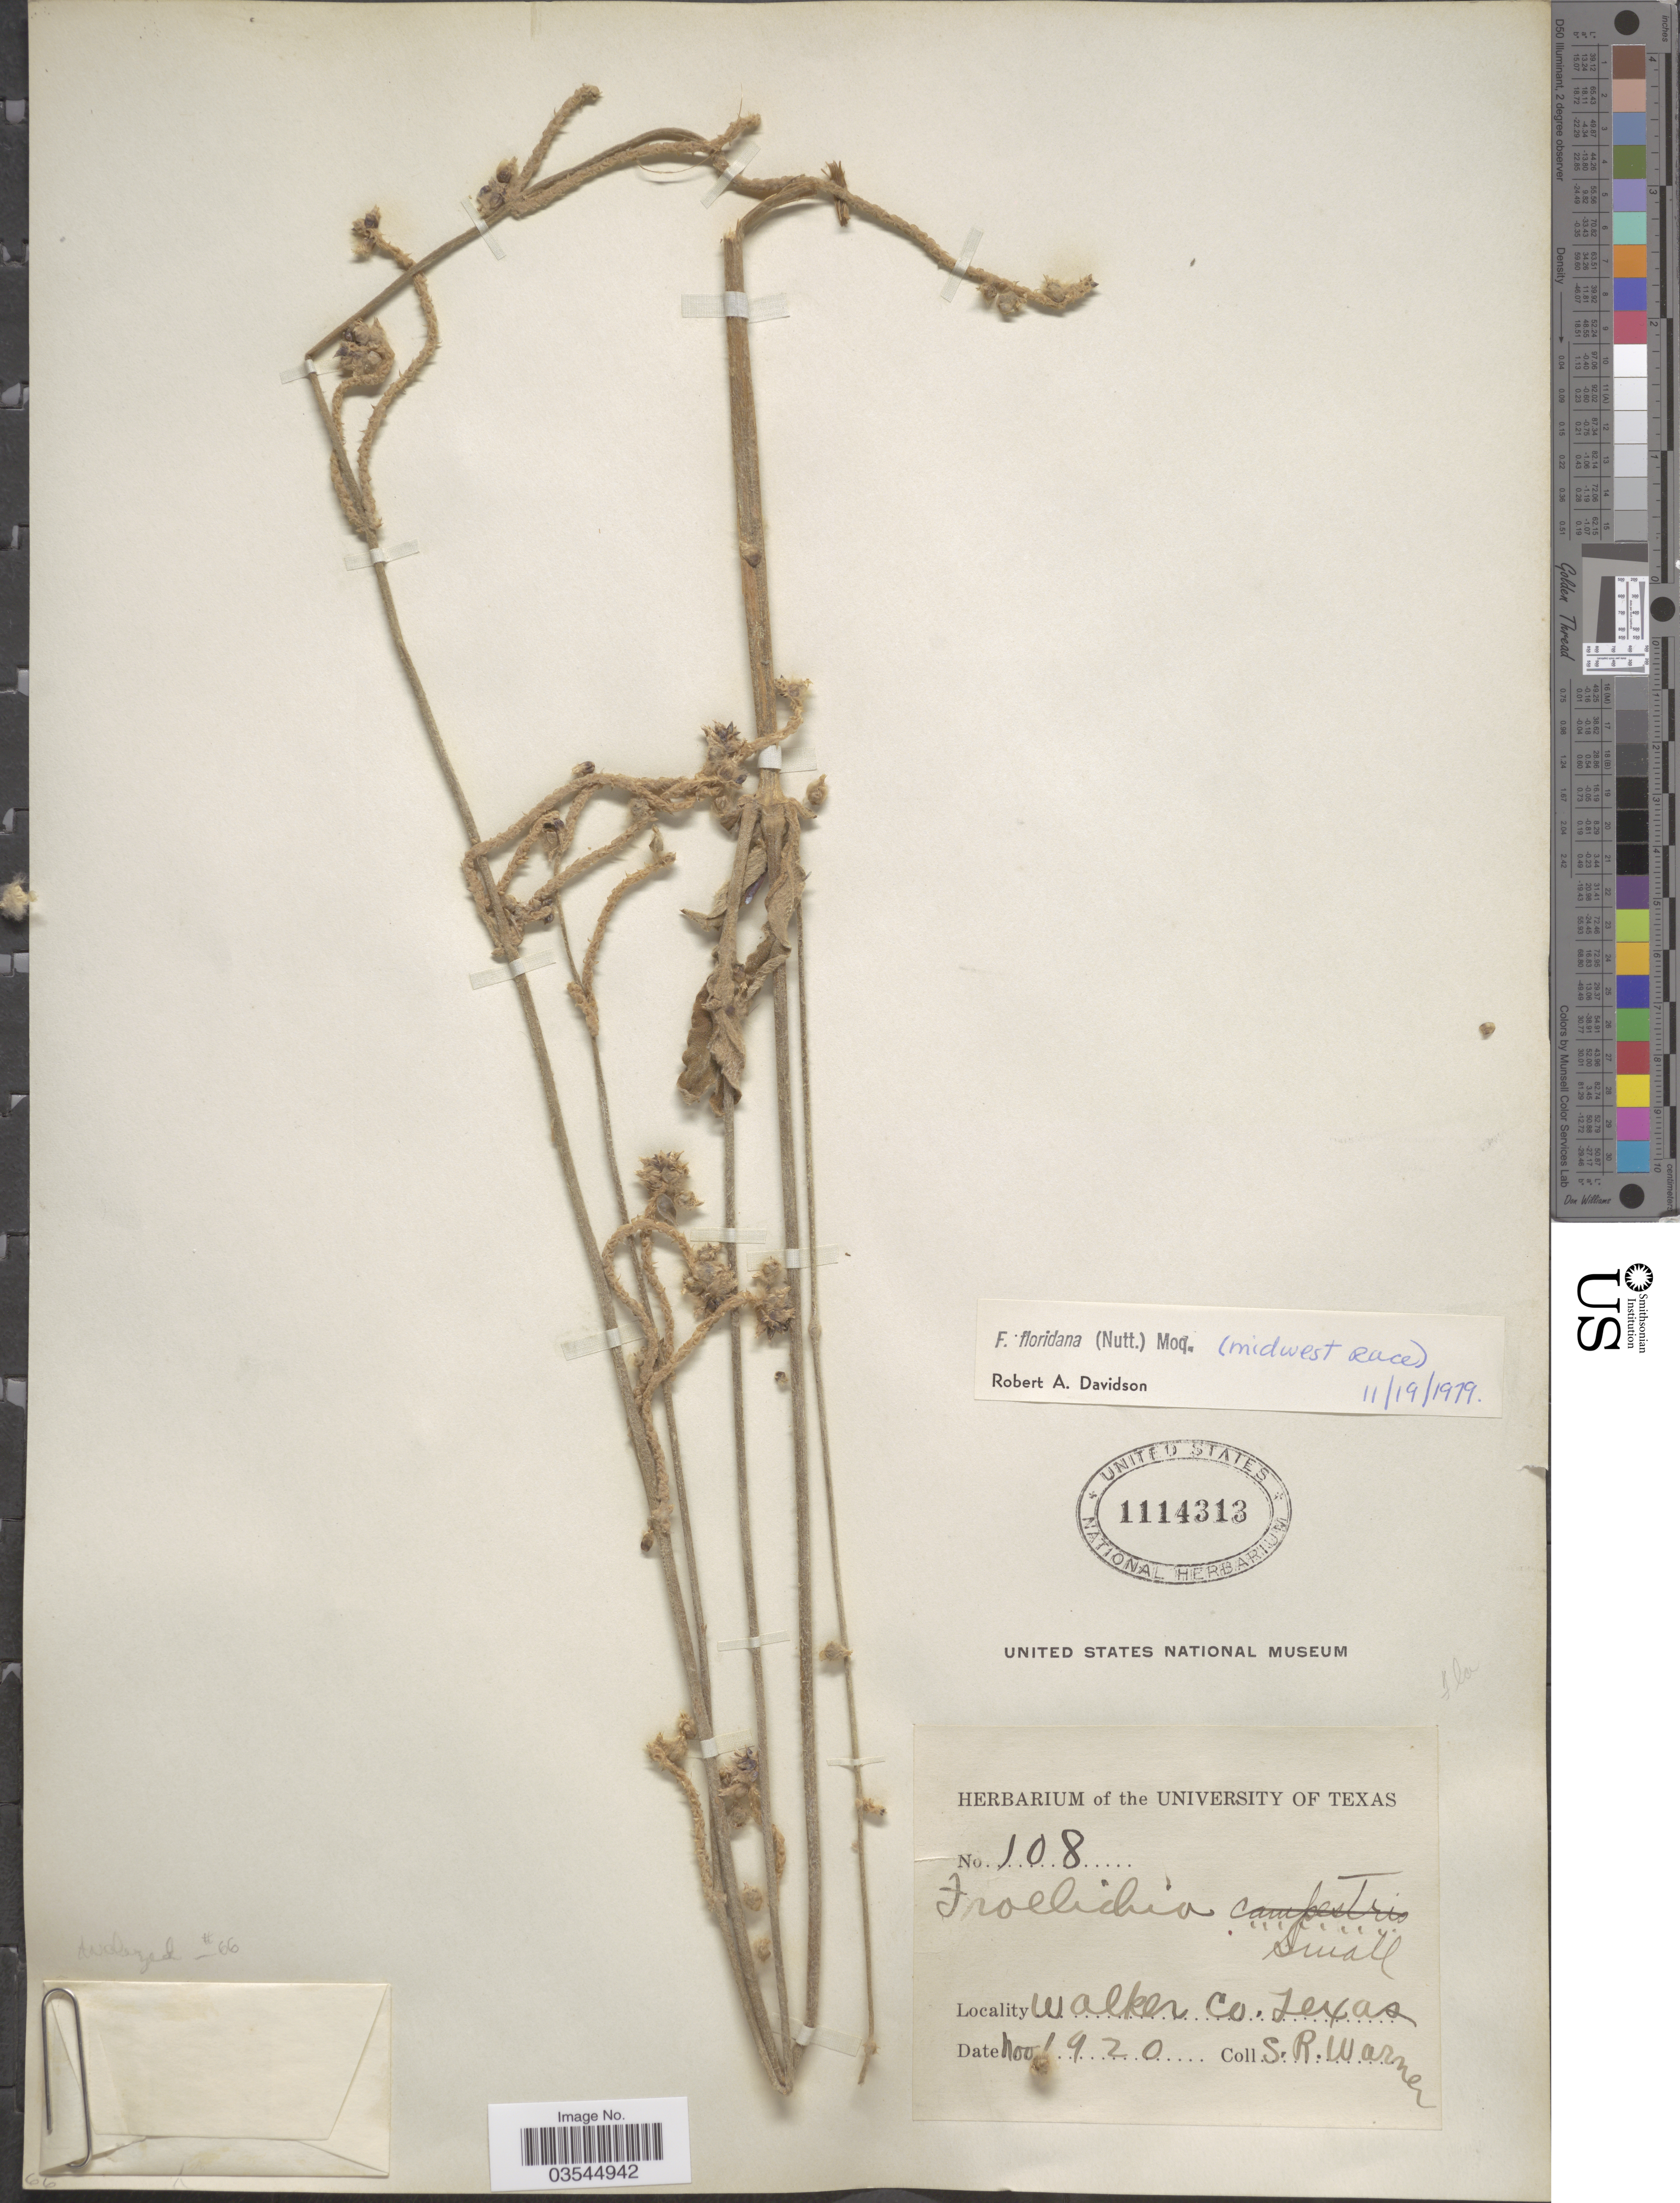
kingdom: Plantae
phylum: Tracheophyta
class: Magnoliopsida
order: Caryophyllales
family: Amaranthaceae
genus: Froelichia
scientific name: Froelichia floridana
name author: (Nutt.) Moq.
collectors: S. Warner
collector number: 108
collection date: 1920-11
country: United States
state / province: Texas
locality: Walker Co.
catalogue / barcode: US 1114313